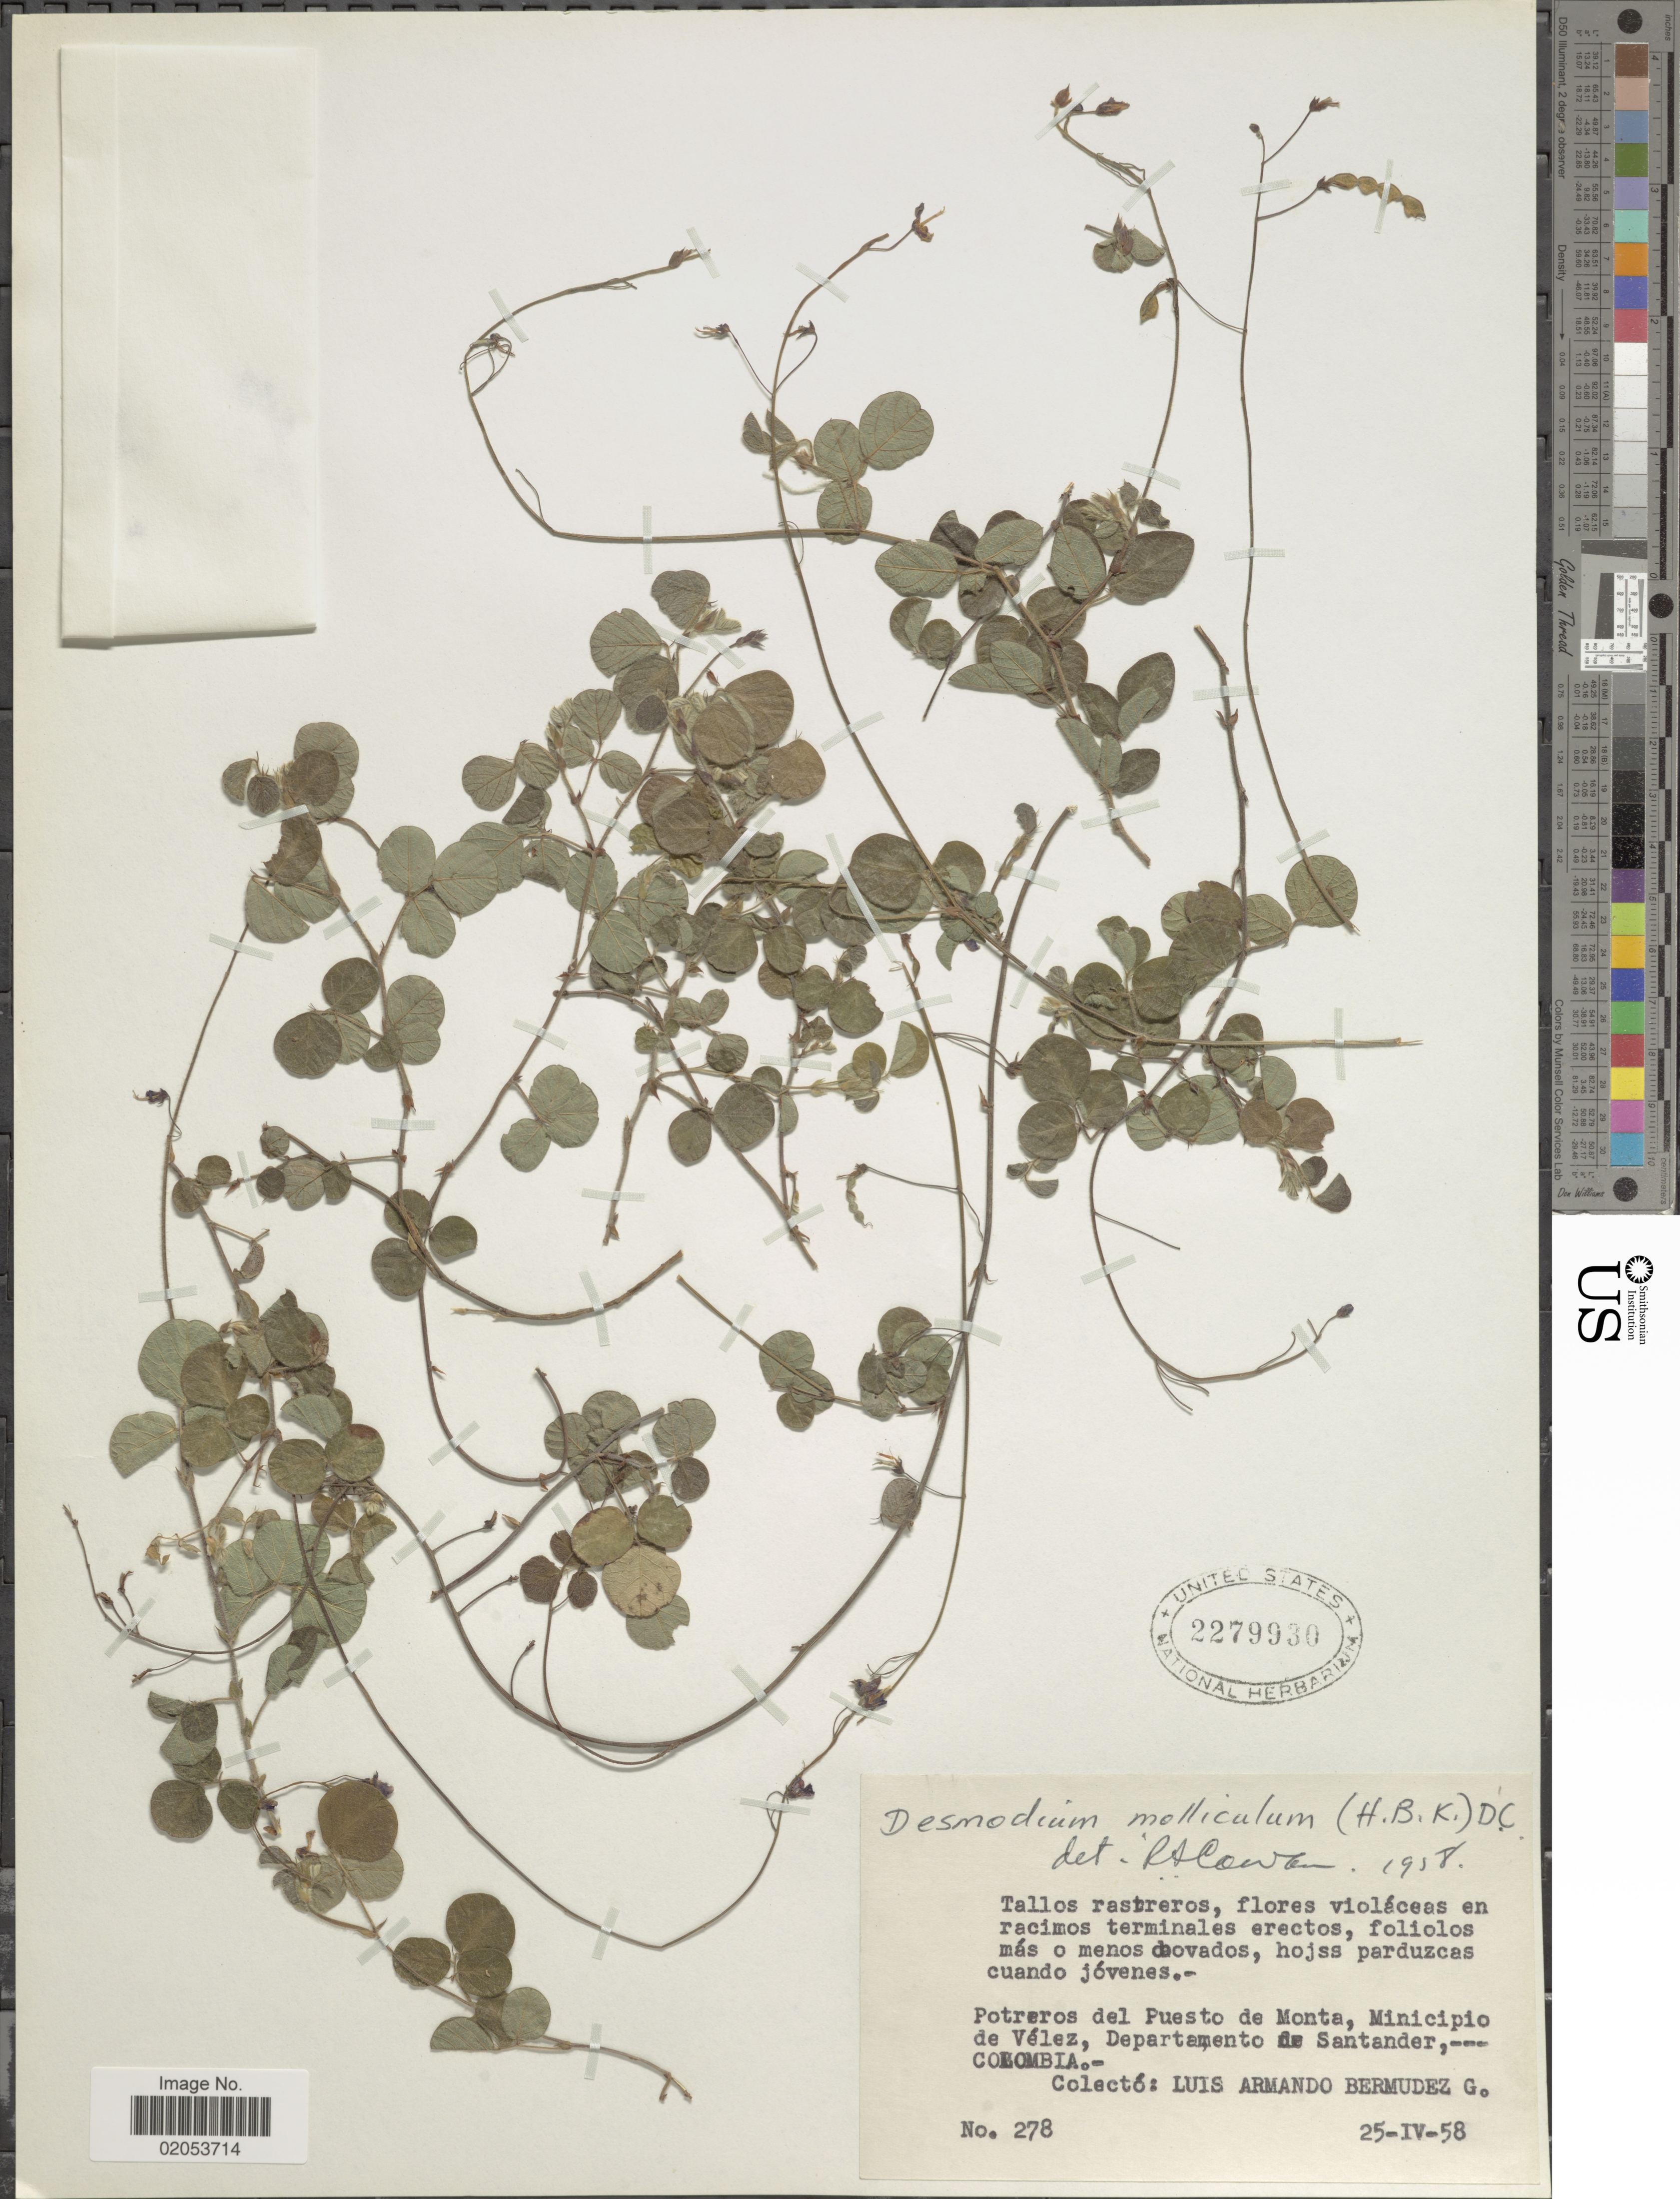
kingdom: Plantae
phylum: Tracheophyta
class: Magnoliopsida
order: Fabales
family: Fabaceae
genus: Desmodium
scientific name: Desmodium molliculum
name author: (Kunth) DC.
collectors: L. Bermudez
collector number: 278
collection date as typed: Transcribed d/m/y: 25/4/58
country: Colombia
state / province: Santander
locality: Potreros del Puesto de Monta, Minicipio de Velez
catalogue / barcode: US 2279930